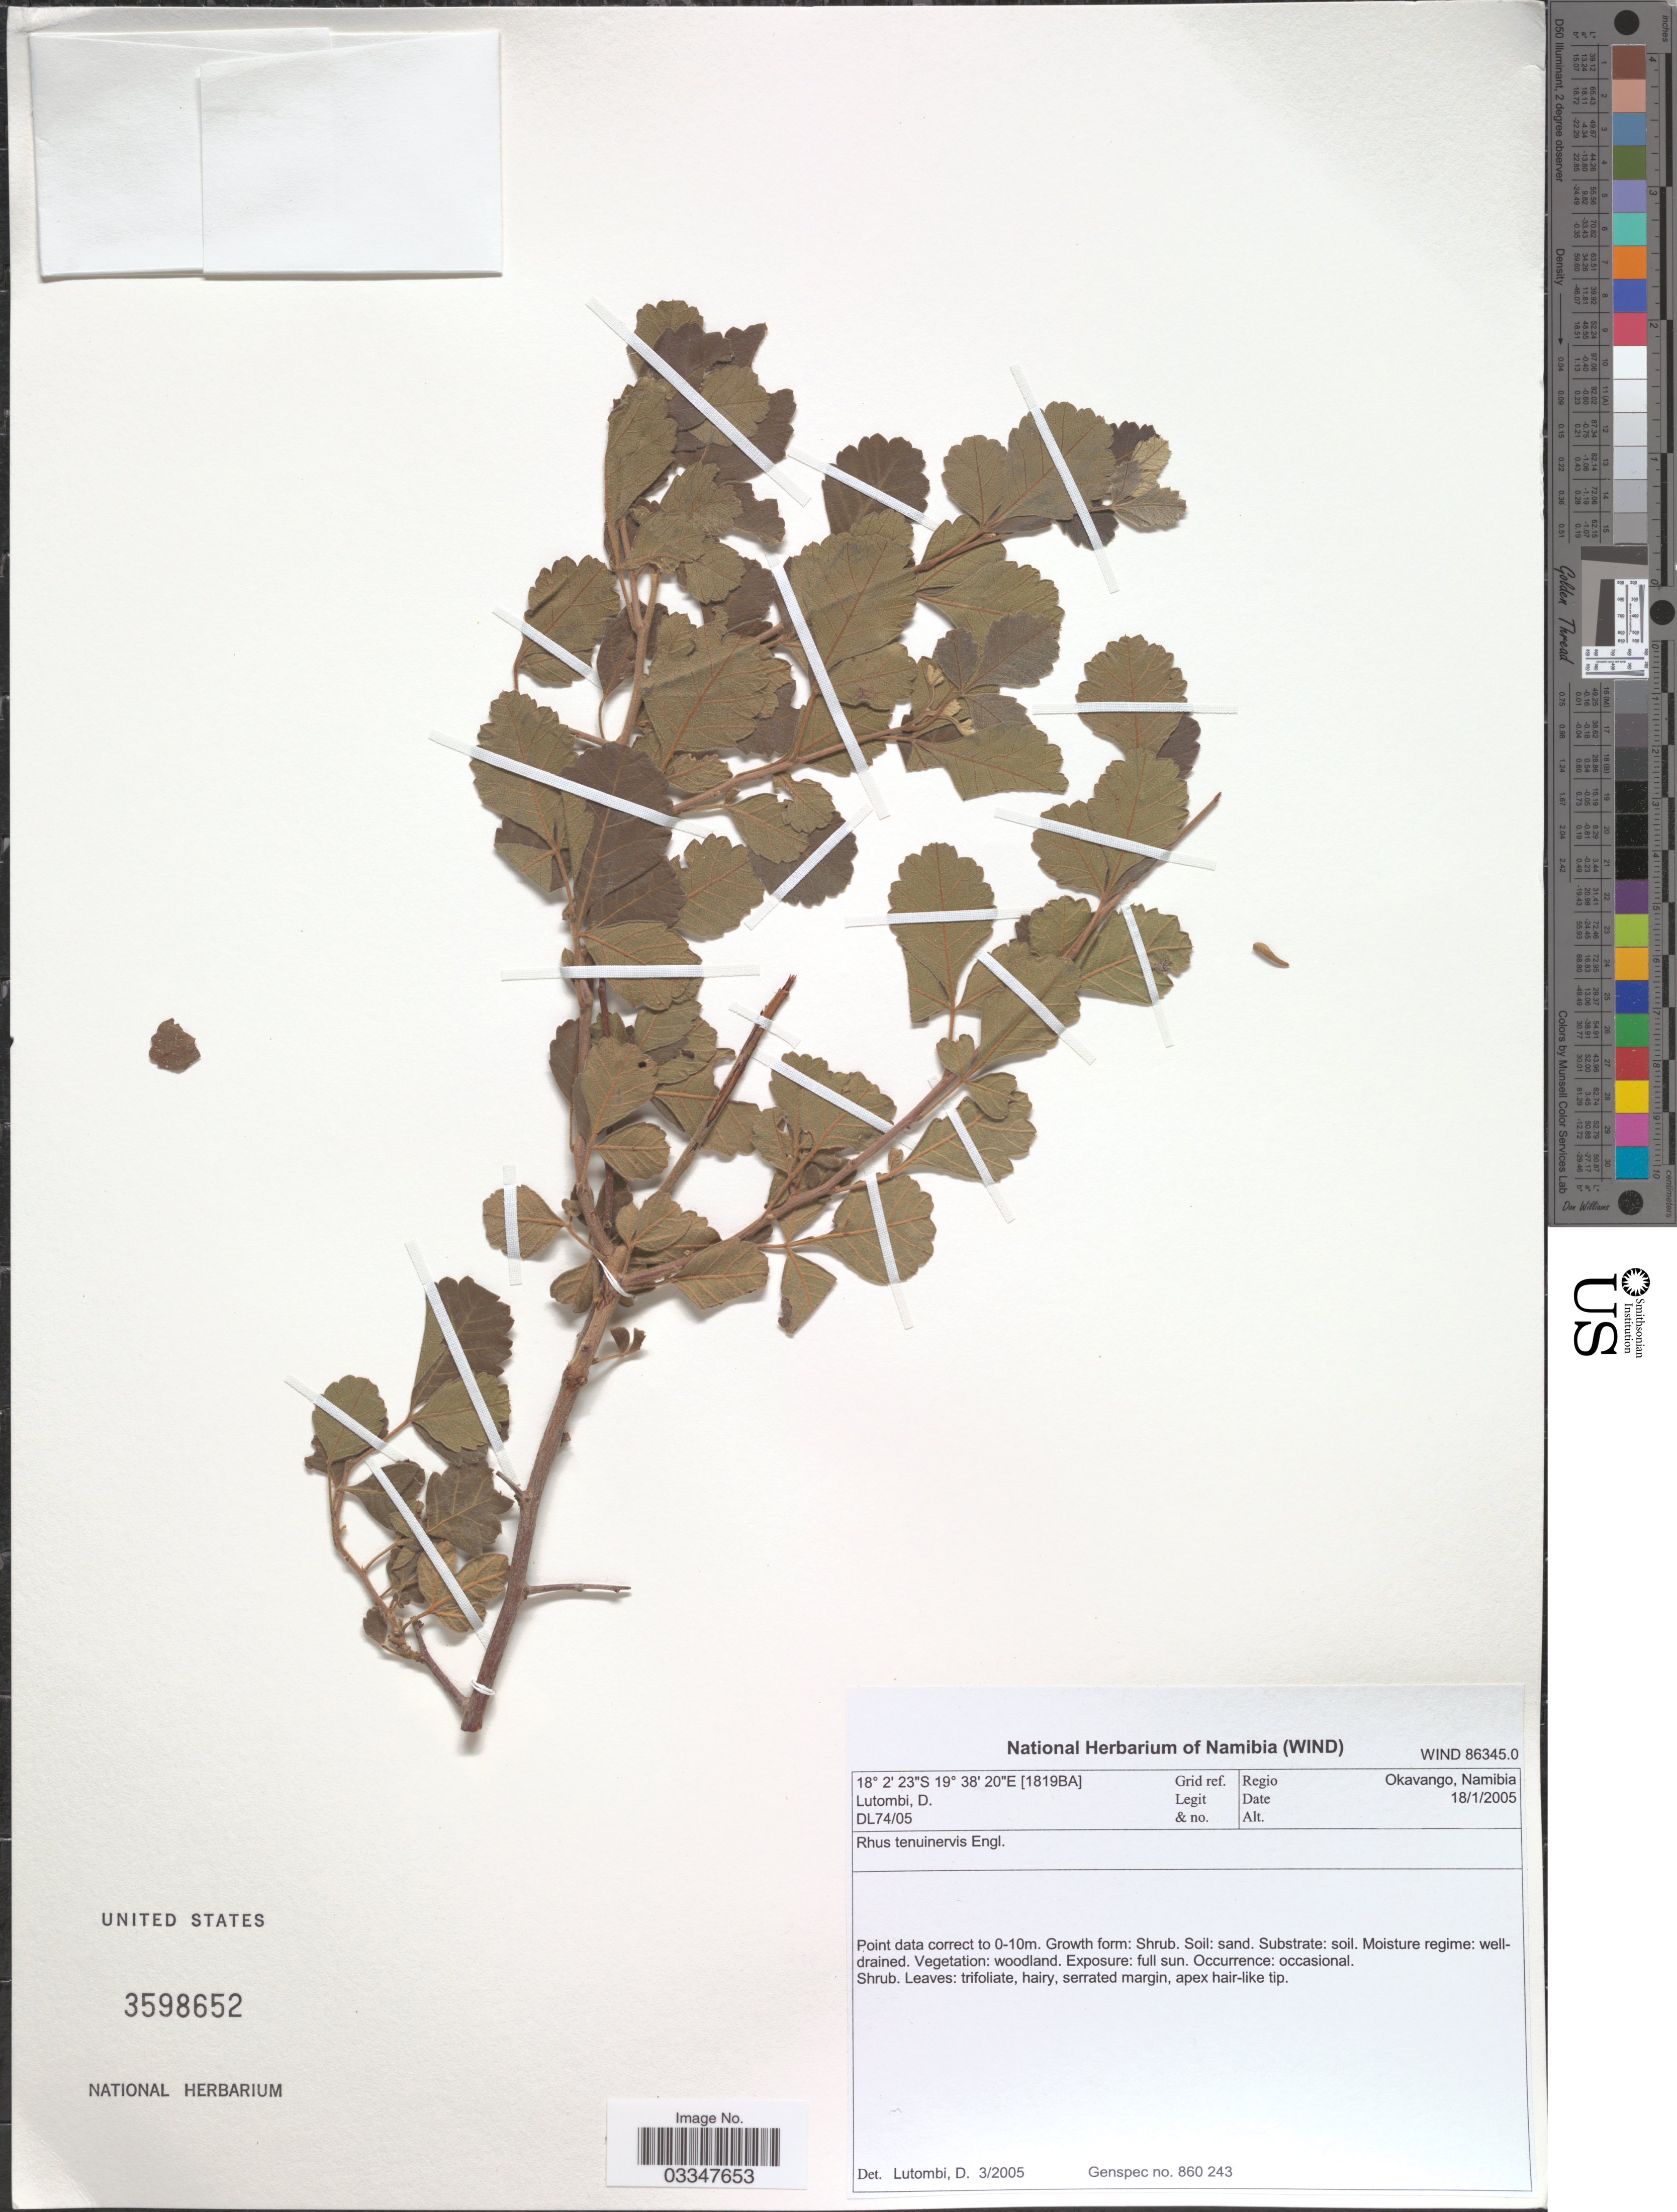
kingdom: Plantae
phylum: Tracheophyta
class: Magnoliopsida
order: Sapindales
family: Anacardiaceae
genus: Rhus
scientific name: Rhus tenuinervis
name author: Engl.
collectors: D. Lutombi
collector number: DL74/05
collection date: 2005-01-18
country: Namibia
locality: [1819BA] Grid ref. Regio Okavango.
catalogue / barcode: US 3598652